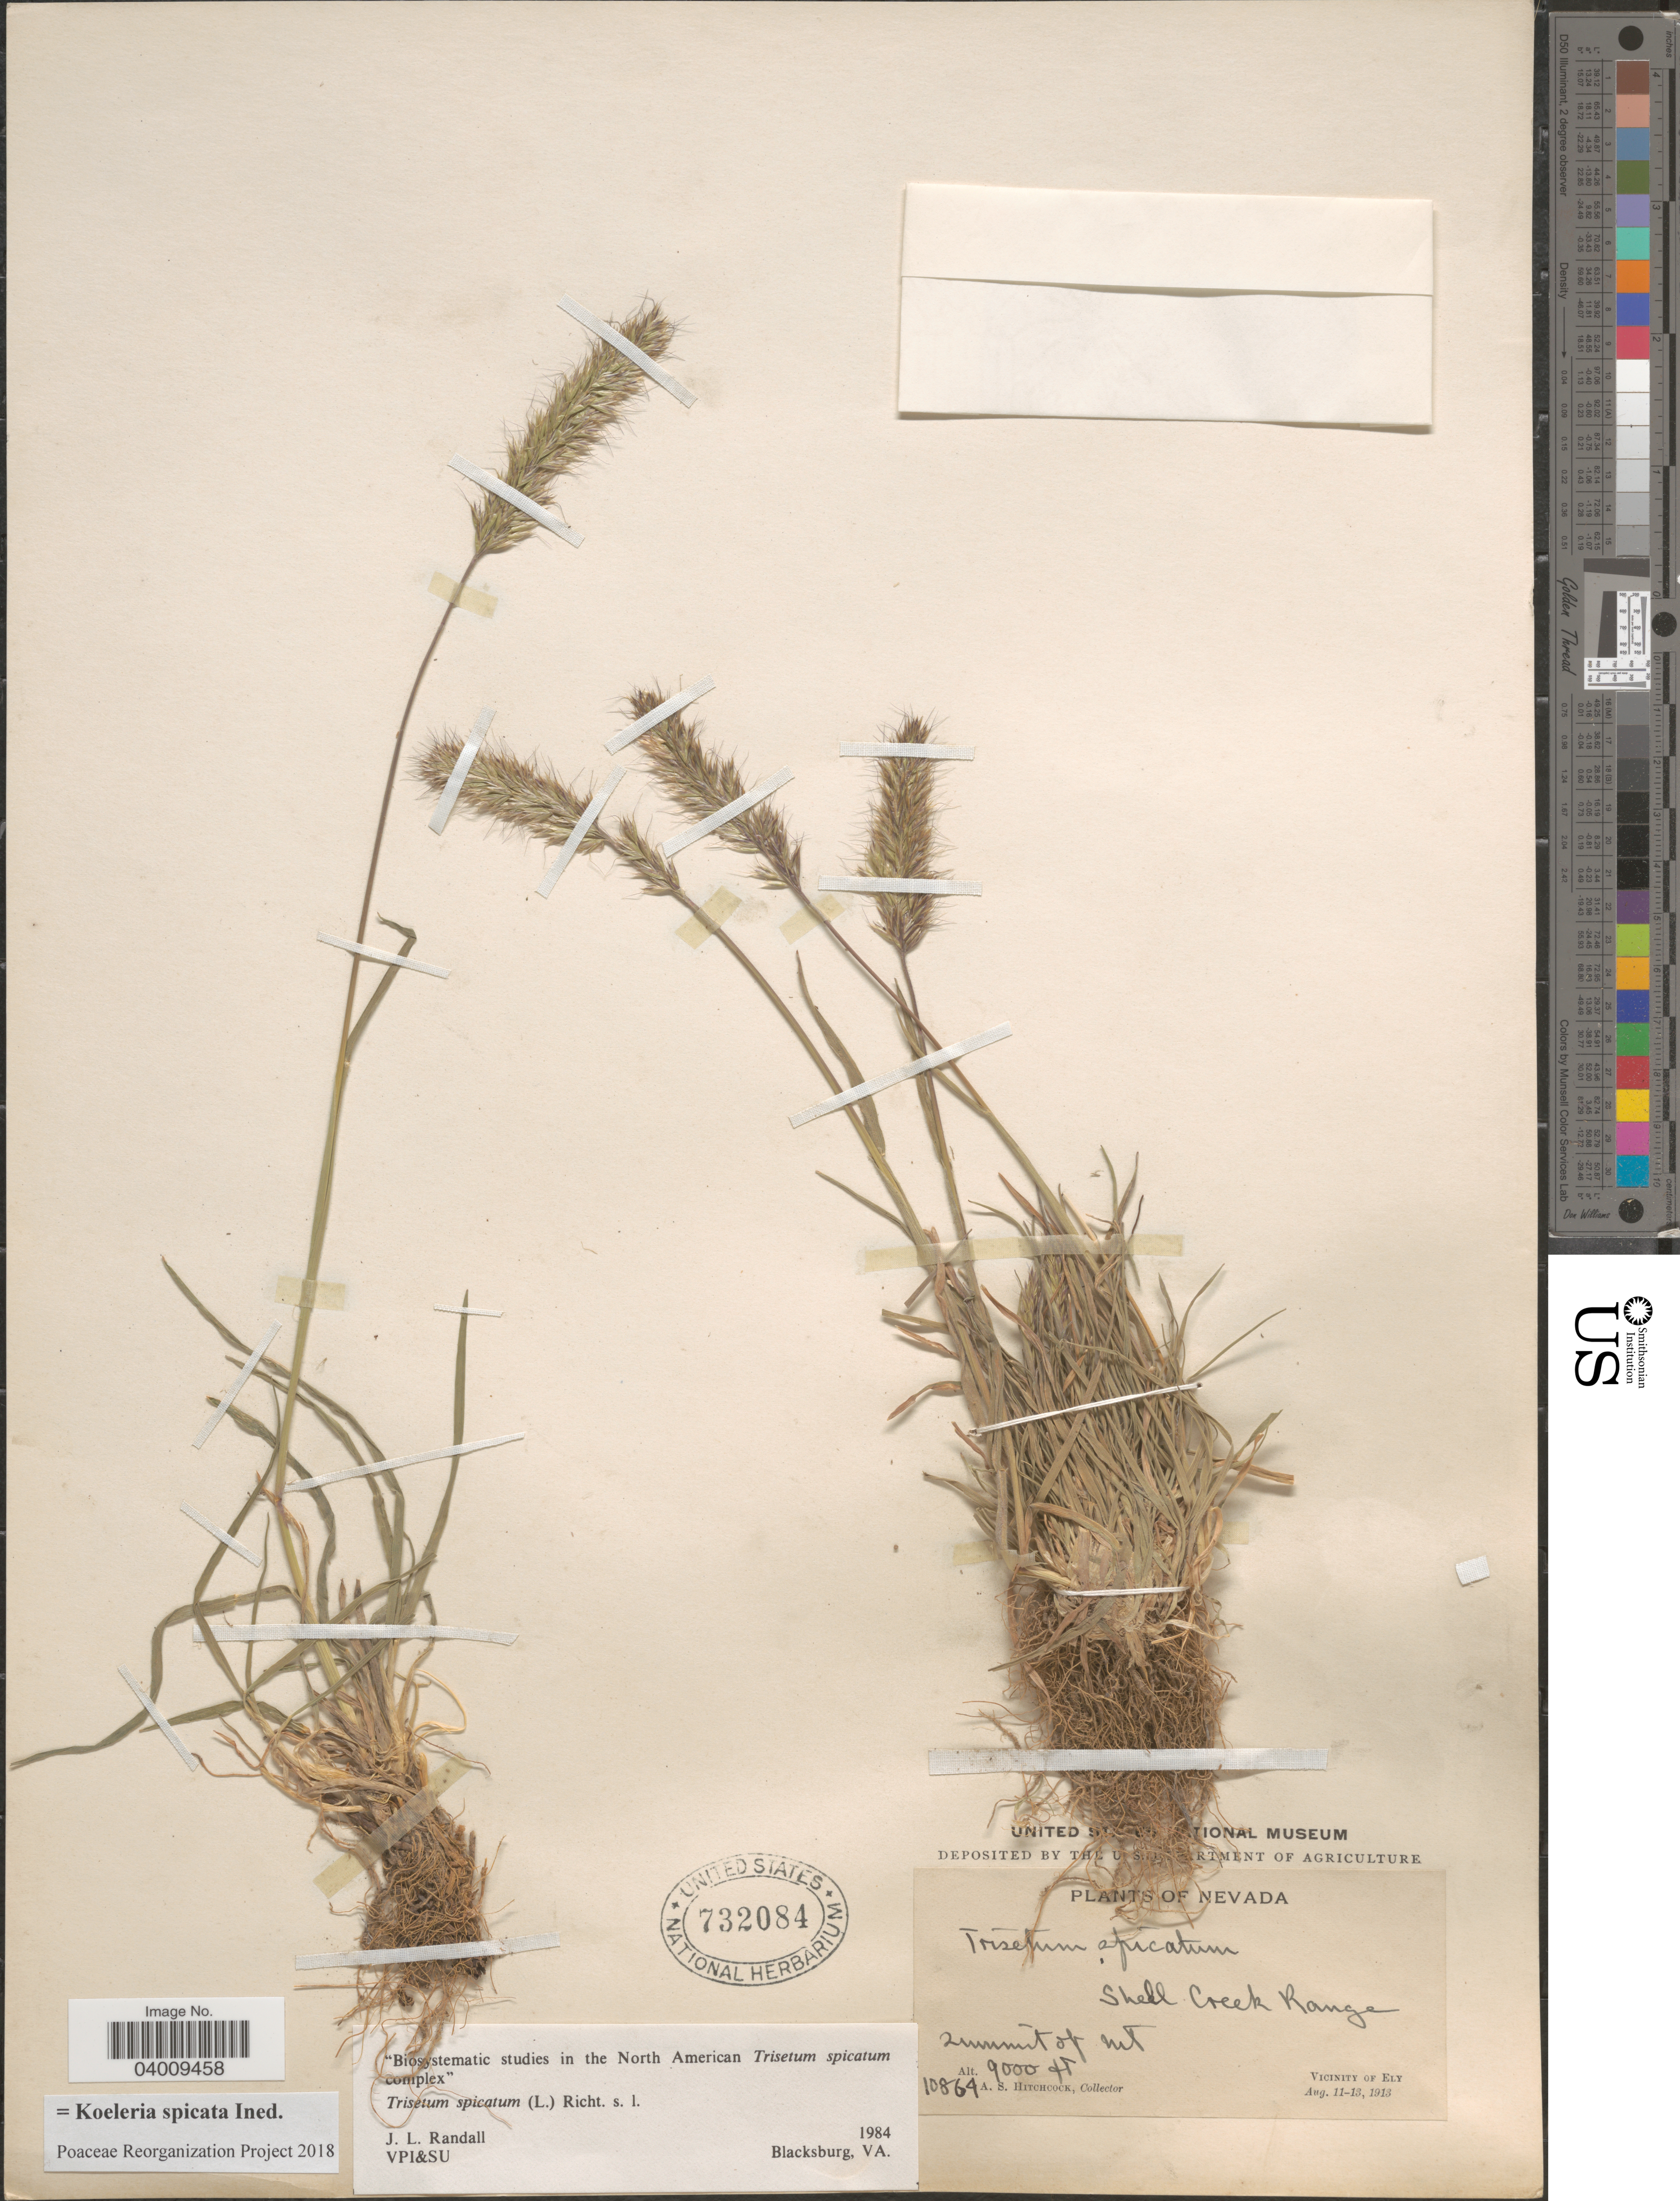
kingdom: Plantae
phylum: Tracheophyta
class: Liliopsida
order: Poales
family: Poaceae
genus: Koeleria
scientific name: Koeleria spicata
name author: (L.) Barberá et al.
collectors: A. S. Hitchcock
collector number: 10864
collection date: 1913-08-11/1913-08-13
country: United States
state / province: Nevada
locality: Shell Creek Range. Summit of Mt. Vicinity of Ely.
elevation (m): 2743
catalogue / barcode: US 732084